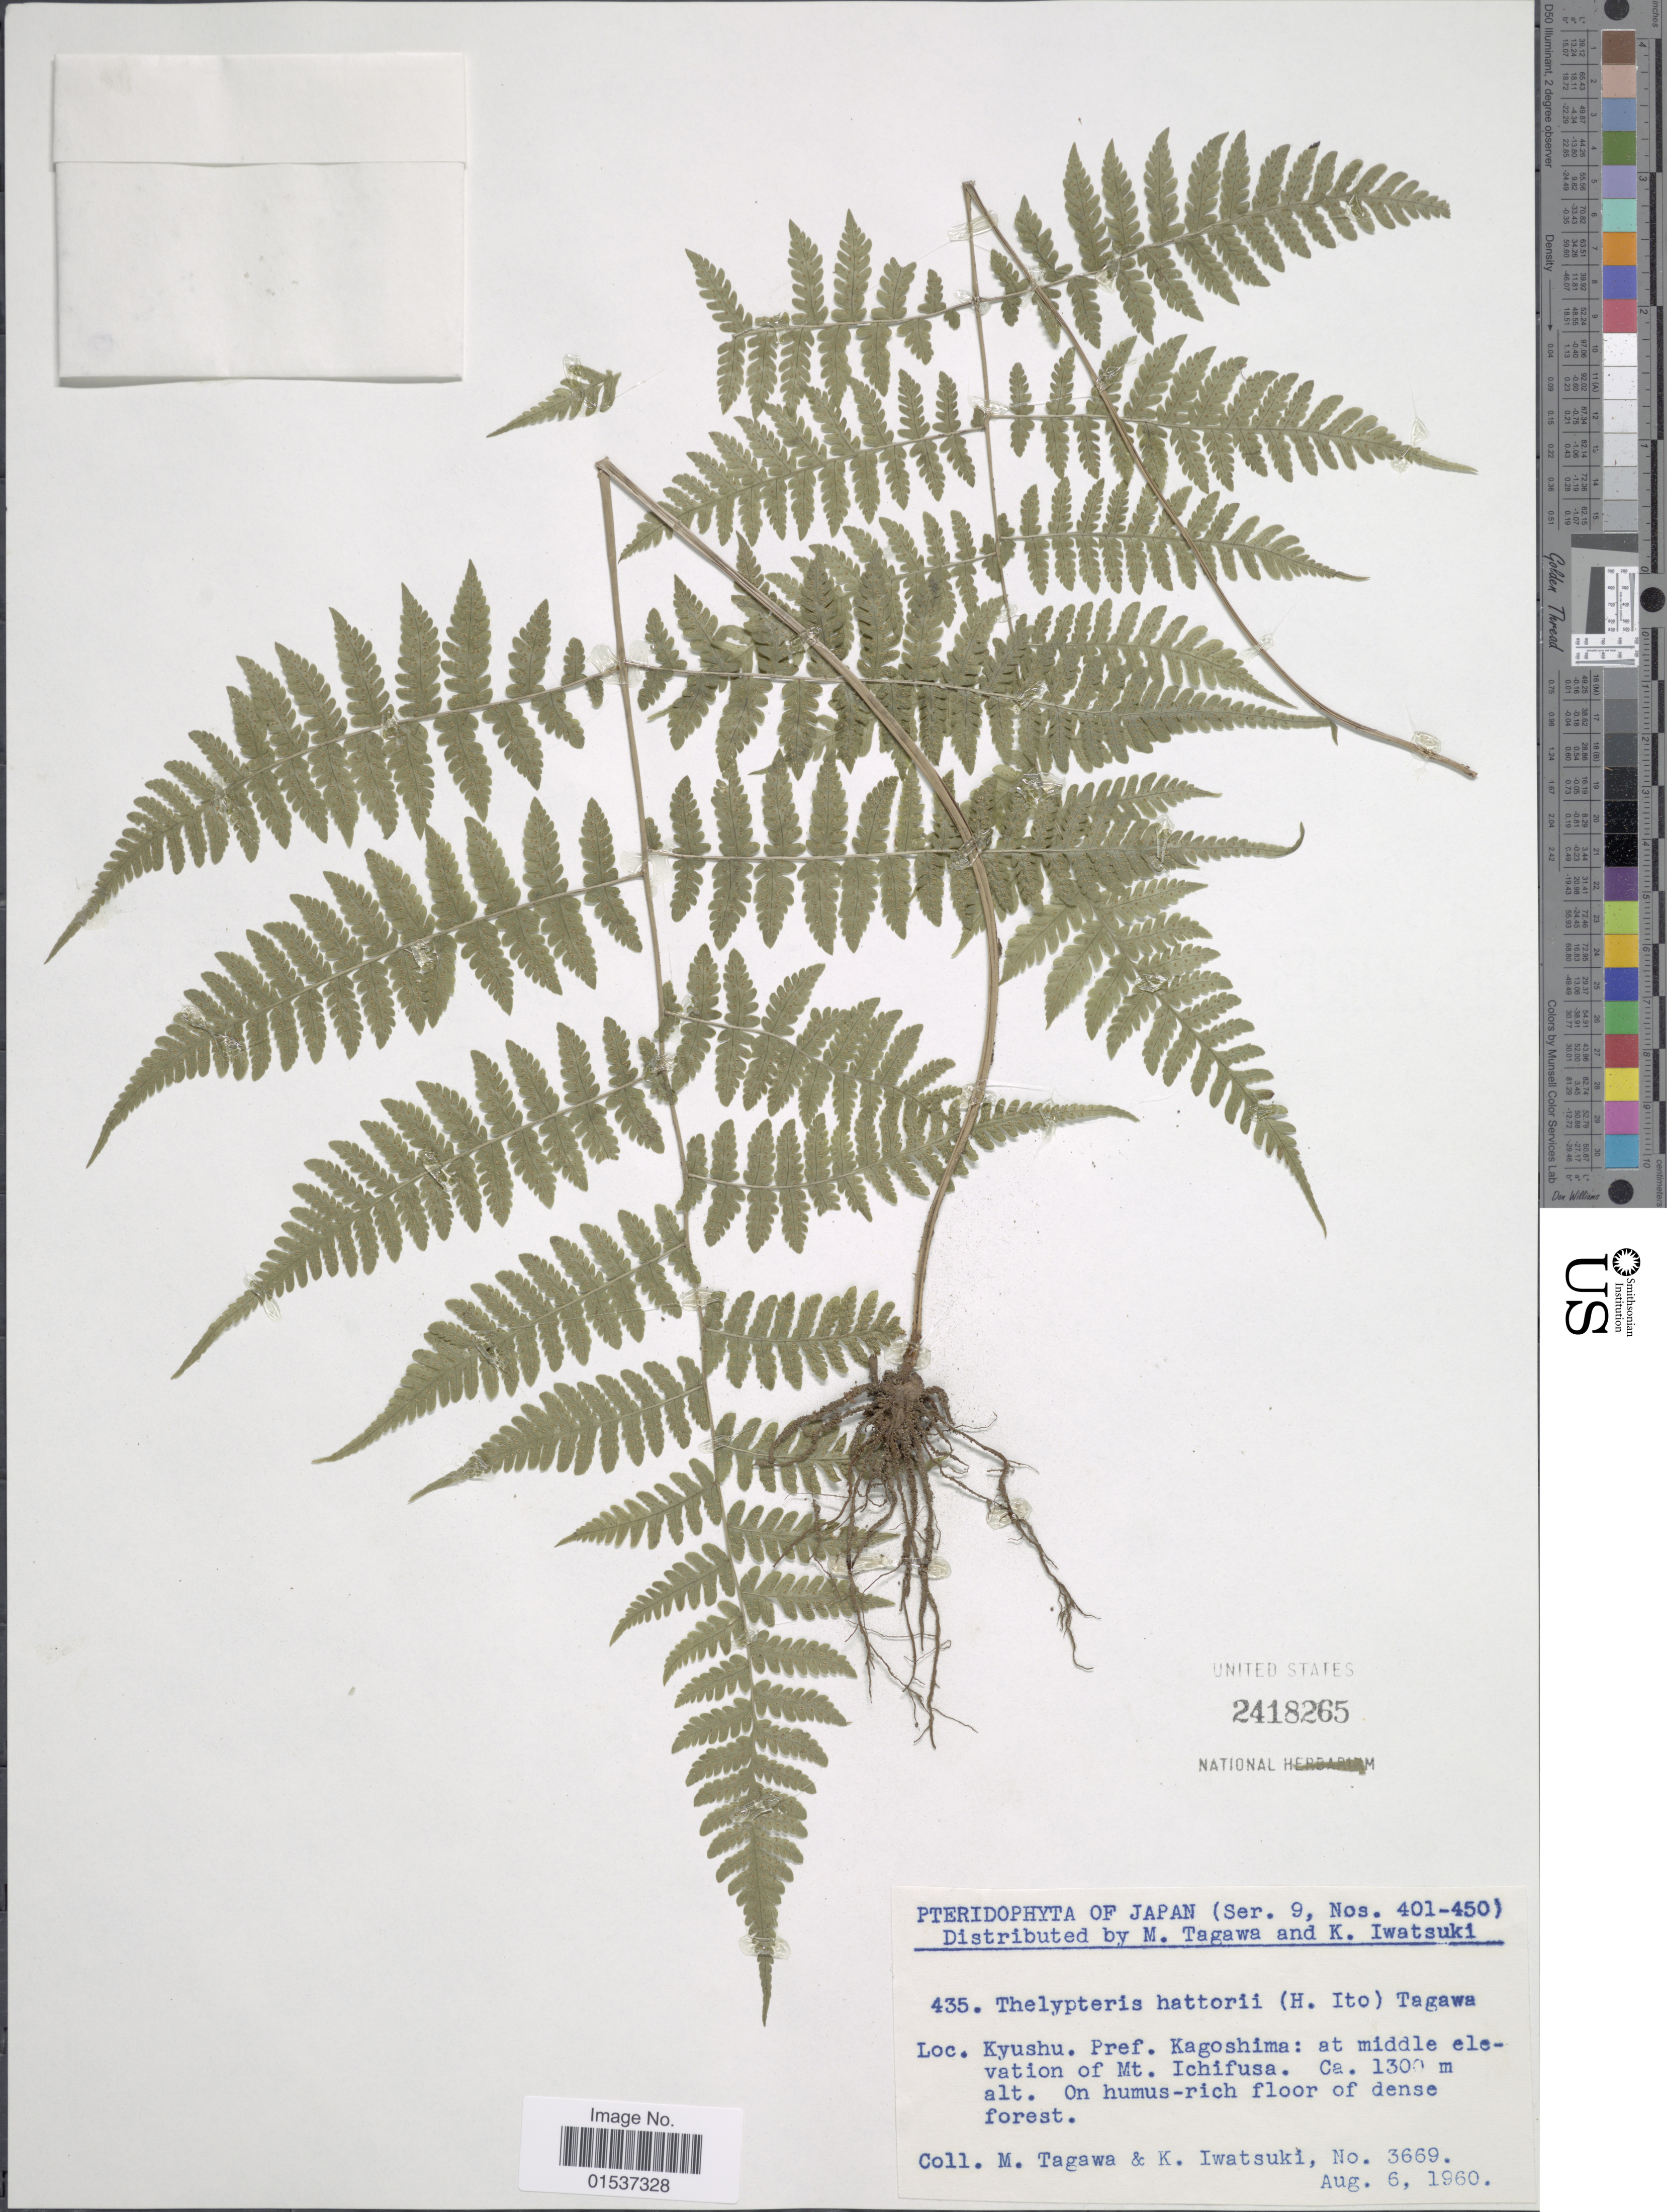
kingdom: Plantae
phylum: Tracheophyta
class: Polypodiopsida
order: Polypodiales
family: Thelypteridaceae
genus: Metathelypteris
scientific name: Metathelypteris hattorii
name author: (H. Itô) Ching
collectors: M. Tagawa & K. Iwatsuki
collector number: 3669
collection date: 1960-08-06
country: Japan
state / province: Kagosima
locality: Japan, Kyushu. Pref. Kagoshima: At Middel elevation of Mt. Ichifusa.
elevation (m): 1300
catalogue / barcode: US 2418265